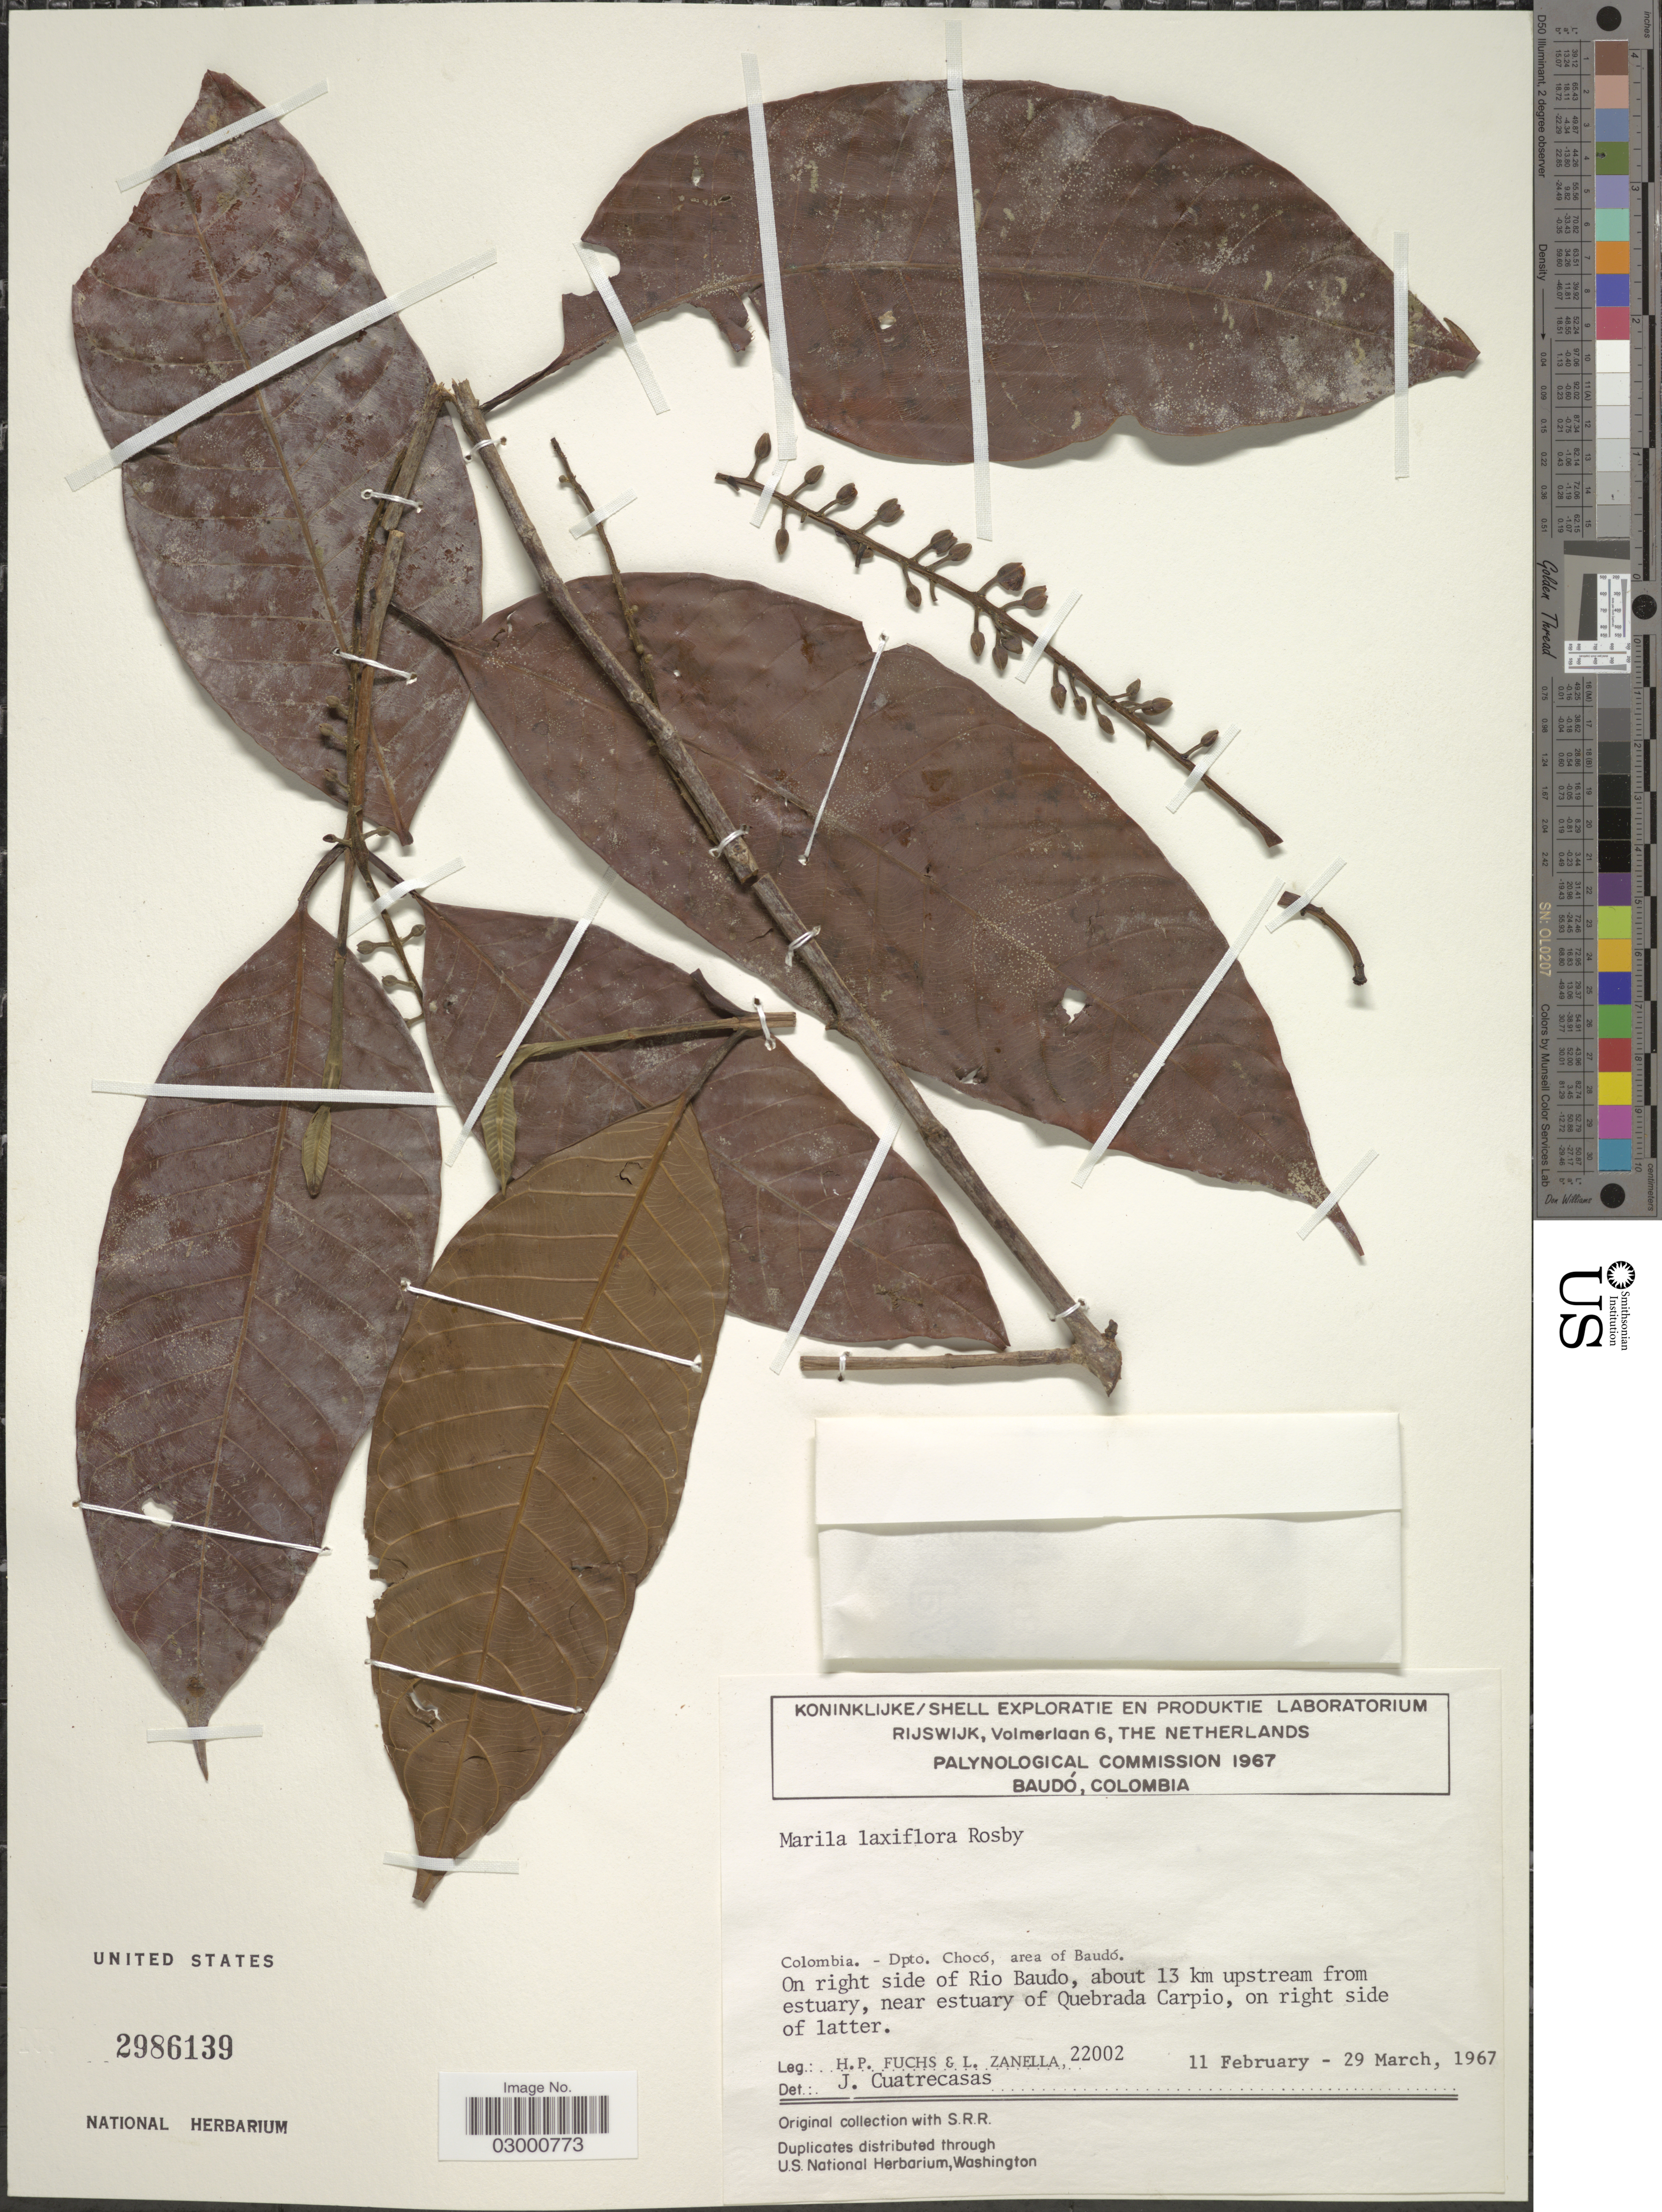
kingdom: Plantae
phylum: Tracheophyta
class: Magnoliopsida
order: Malpighiales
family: Calophyllaceae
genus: Marila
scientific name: Marila laxiflora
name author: Rusby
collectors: H. P. Fuchs & L. Zanella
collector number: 22002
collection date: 1967-02-11/1967-03-29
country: Colombia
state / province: Chocó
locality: Dpto. Chocó, area of Baudó. On right side of Rio Baudo, about 13 km upstream from estuary, near estuary of Quebrada Carpio, on right side of latter.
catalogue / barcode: US 2986139